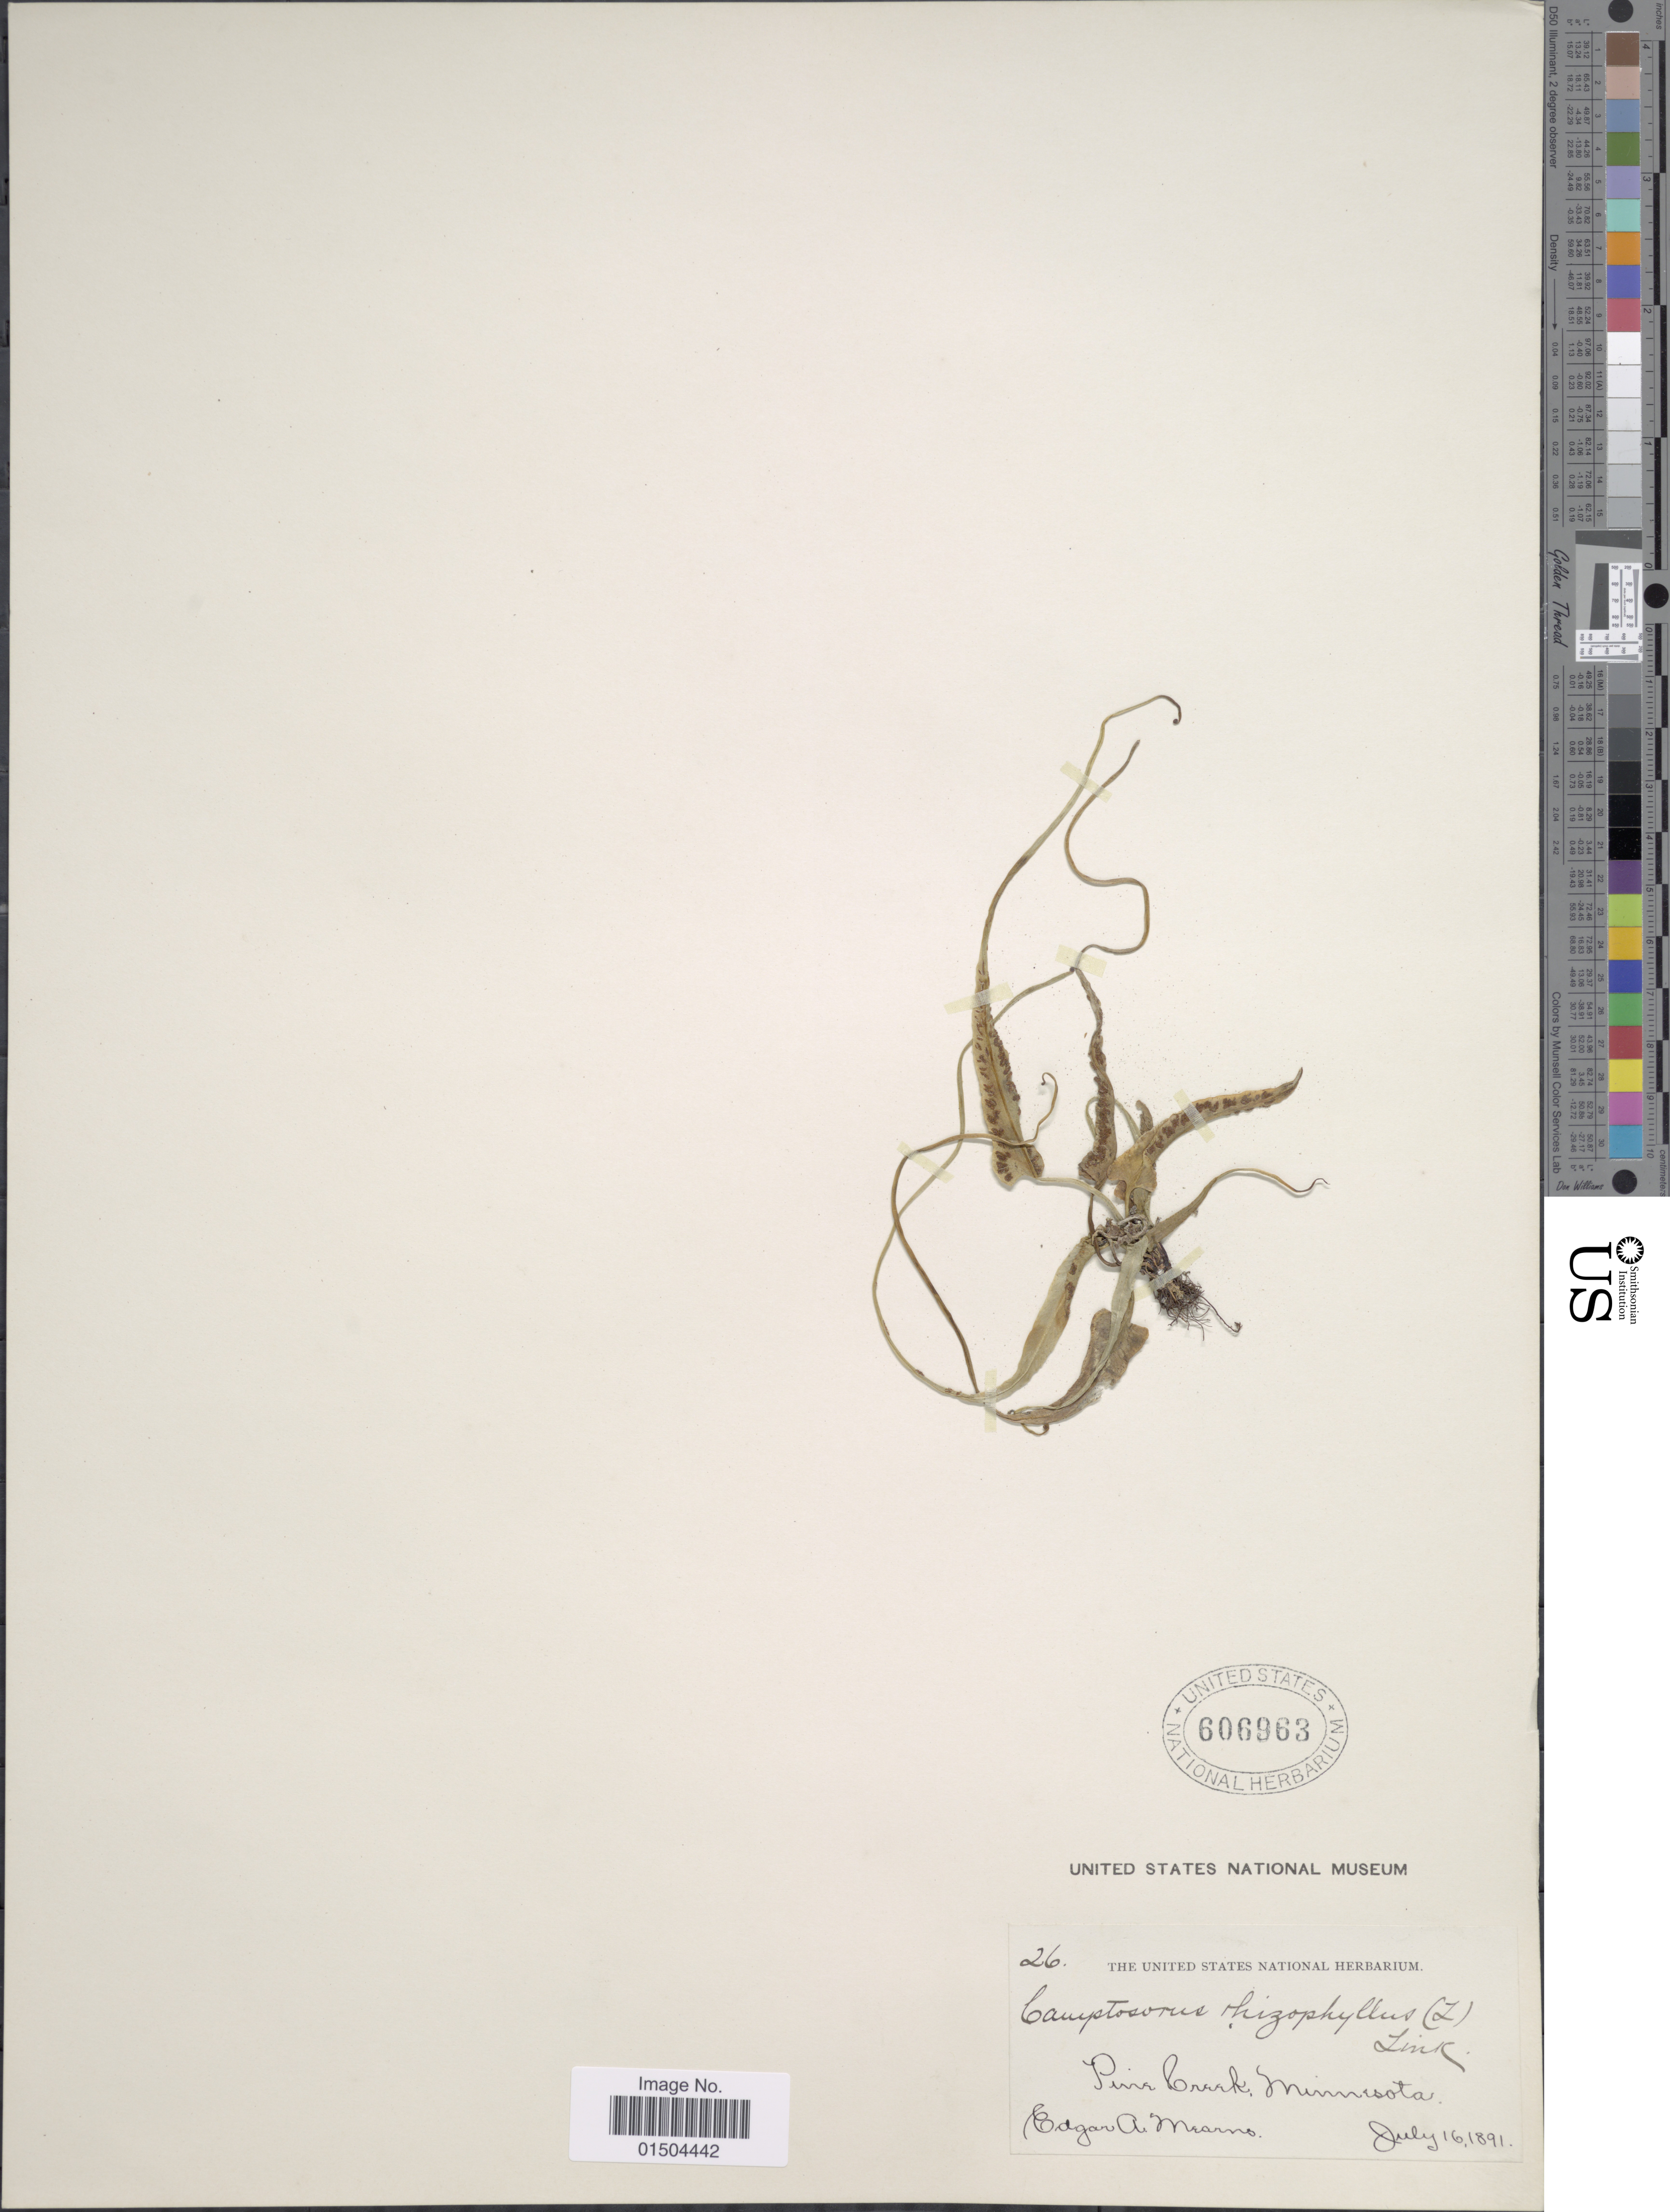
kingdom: Plantae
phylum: Tracheophyta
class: Polypodiopsida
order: Polypodiales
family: Aspleniaceae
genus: Asplenium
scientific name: Asplenium rhizophyllum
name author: L.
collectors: E. A. Mearns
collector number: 26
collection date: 1891-07-16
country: United States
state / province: Minnesota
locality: Pine Croak.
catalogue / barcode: US 606963